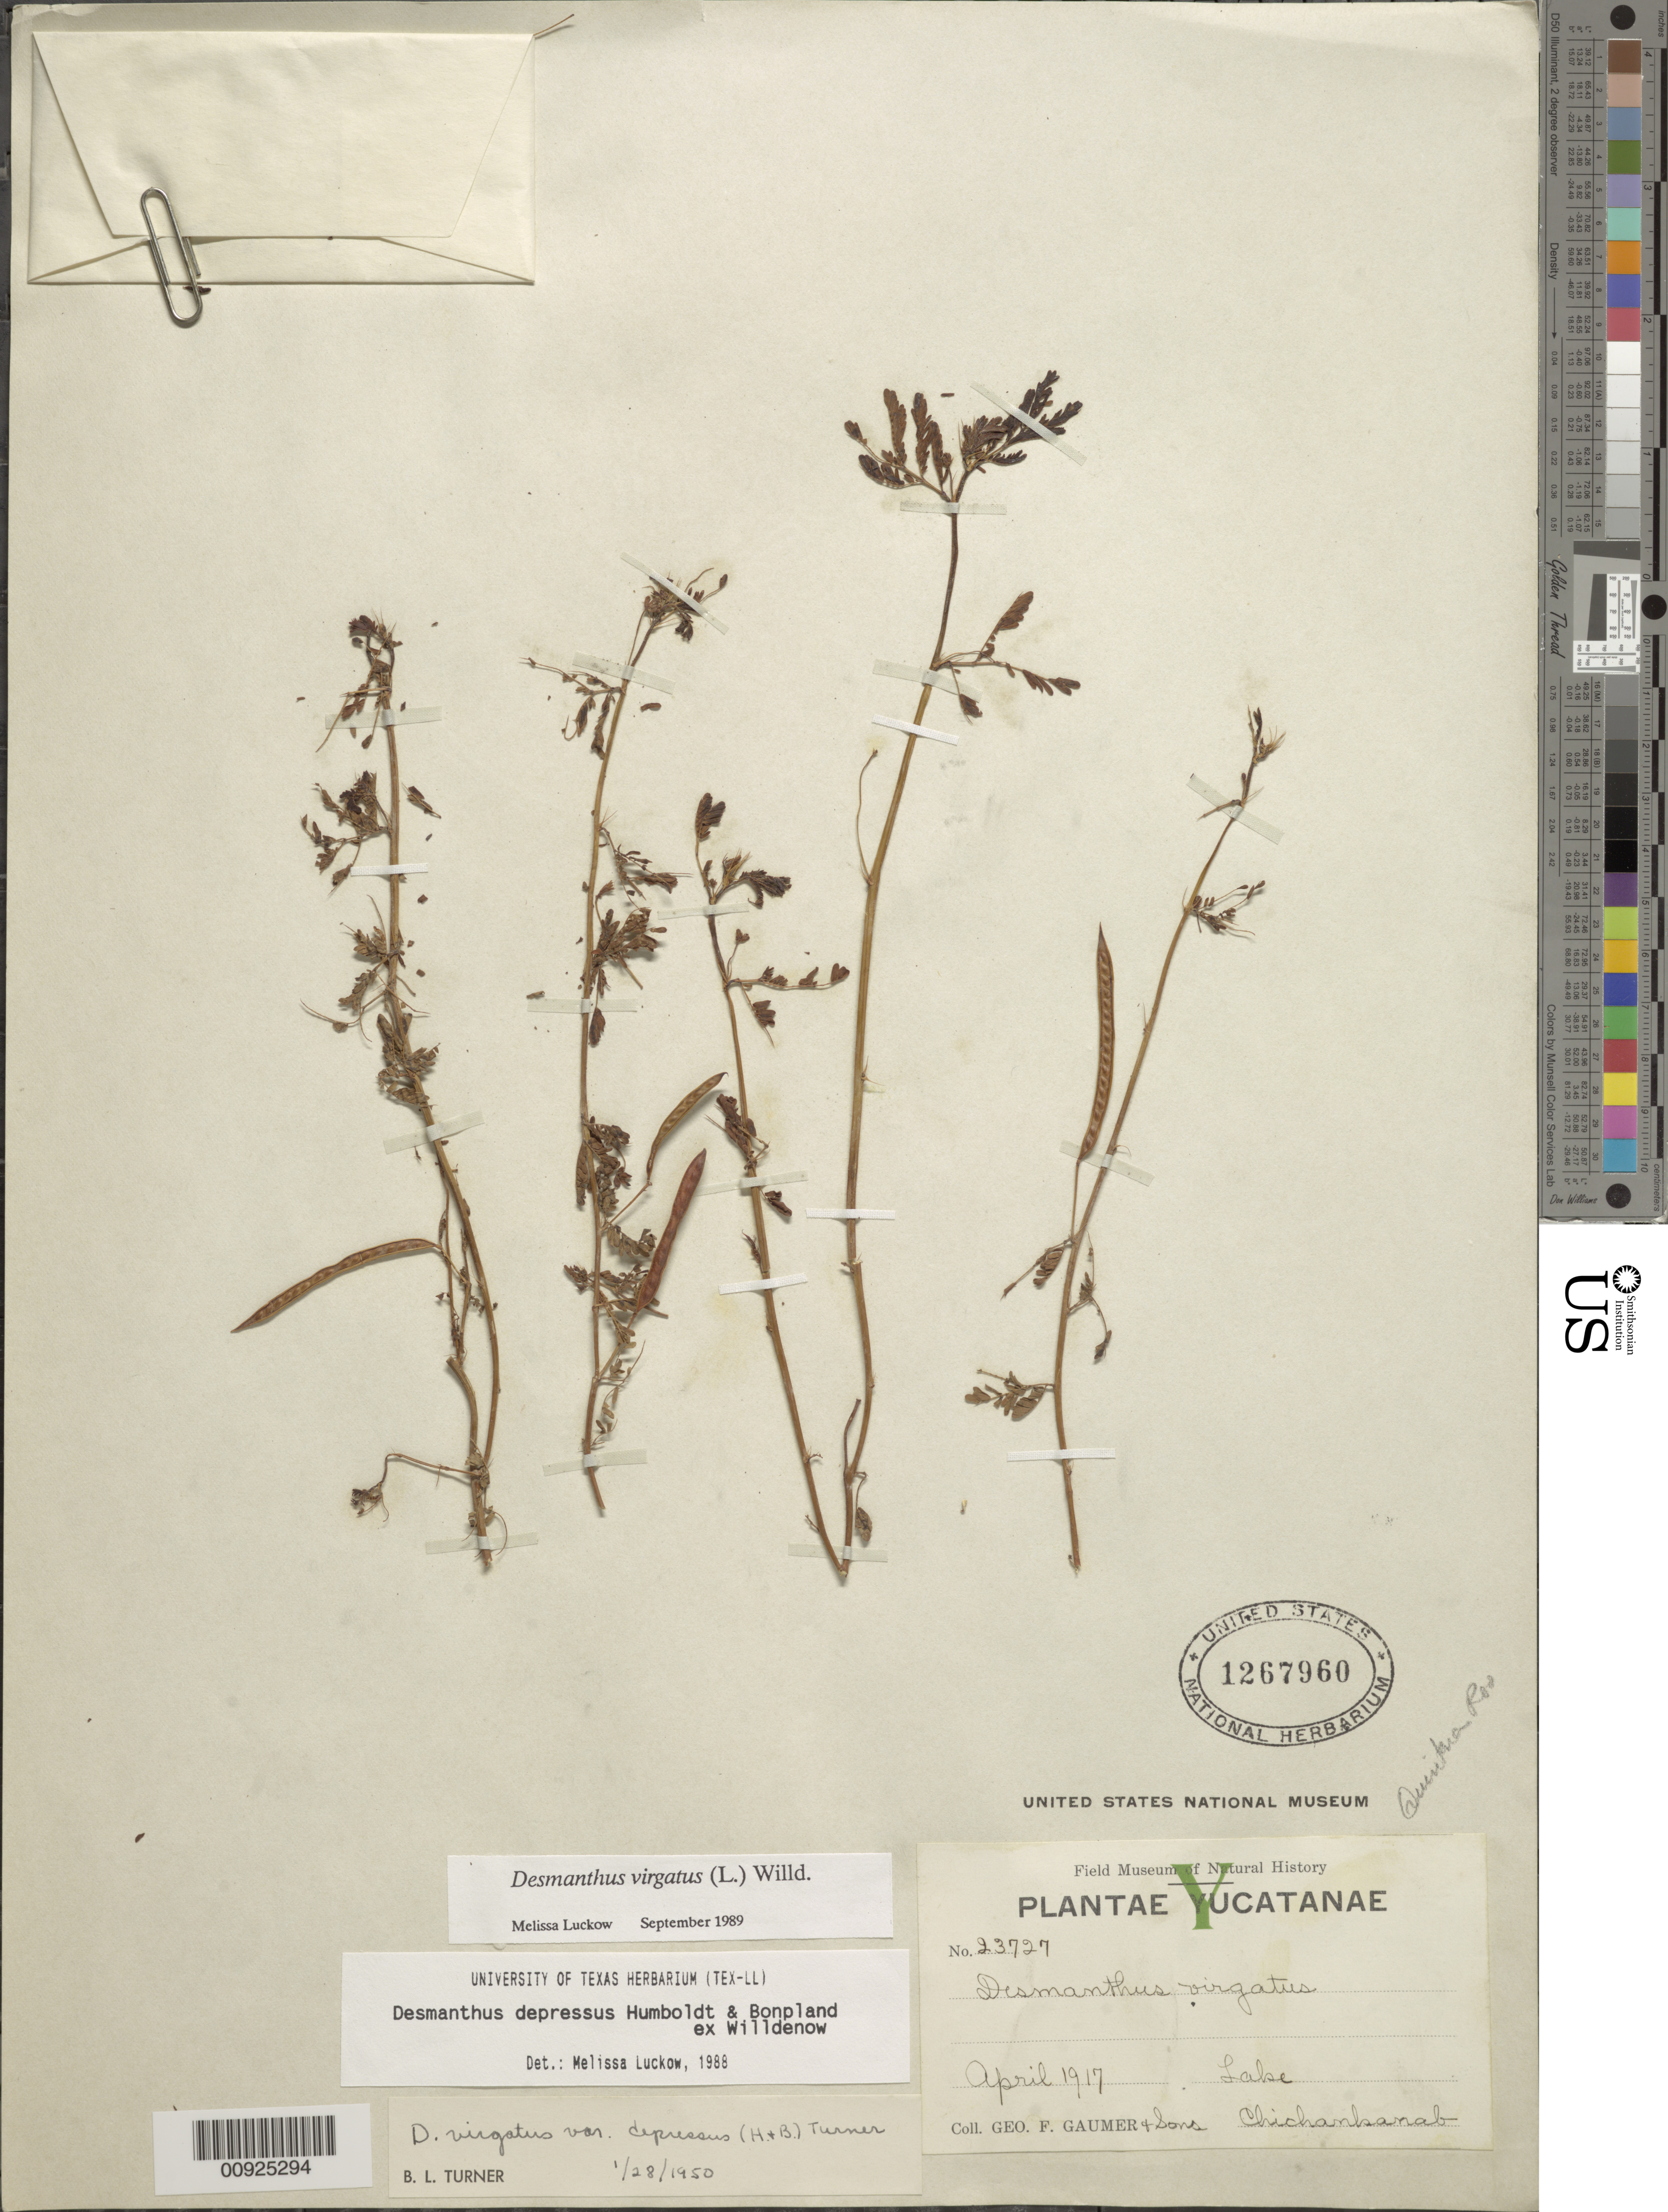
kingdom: Plantae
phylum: Tracheophyta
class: Magnoliopsida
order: Fabales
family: Fabaceae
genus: Desmanthus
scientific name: Desmanthus virgatus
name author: (L.) Willd.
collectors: G. F. Gaumer & et al.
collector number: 23727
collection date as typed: Apr 1917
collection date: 1917-04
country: Mexico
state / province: Quintana Roo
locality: Lake Chichankanab.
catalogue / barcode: US 1267960